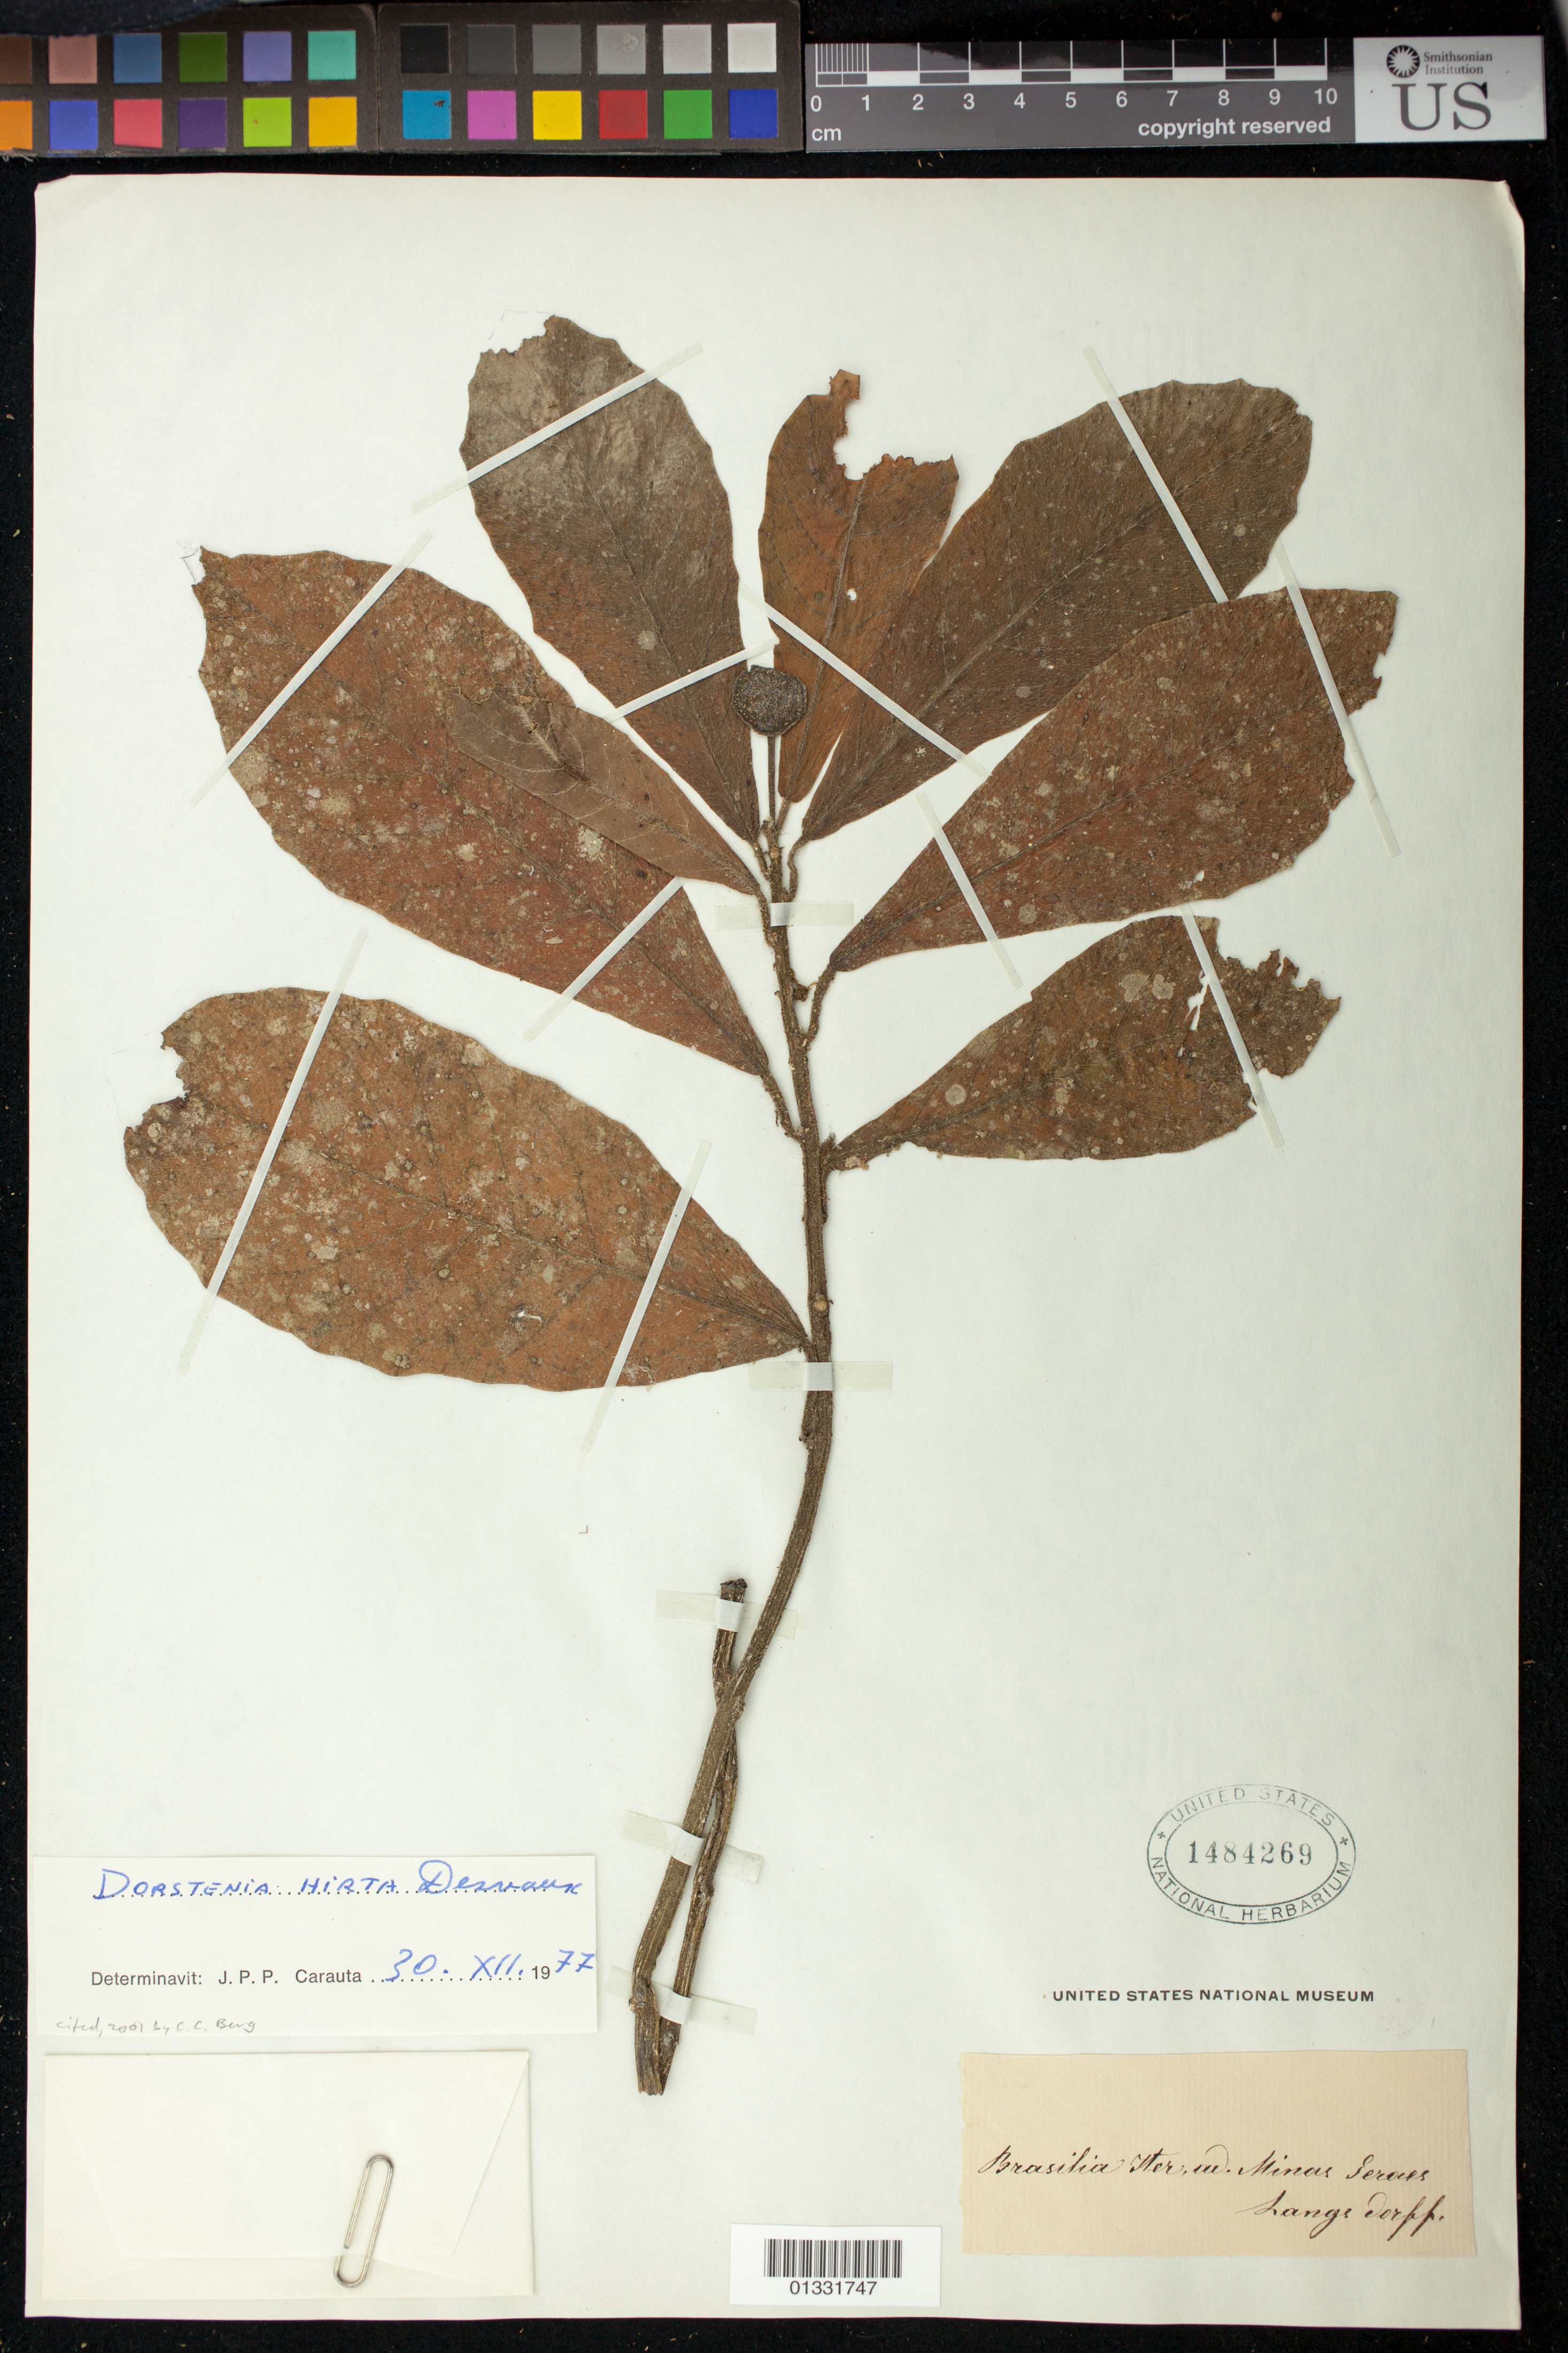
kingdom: Plantae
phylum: Tracheophyta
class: Magnoliopsida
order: Rosales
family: Moraceae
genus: Dorstenia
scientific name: Dorstenia hirta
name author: Desv.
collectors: G. H. von Langsdorff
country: Brazil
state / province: Minas Gerais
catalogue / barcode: US 1484269